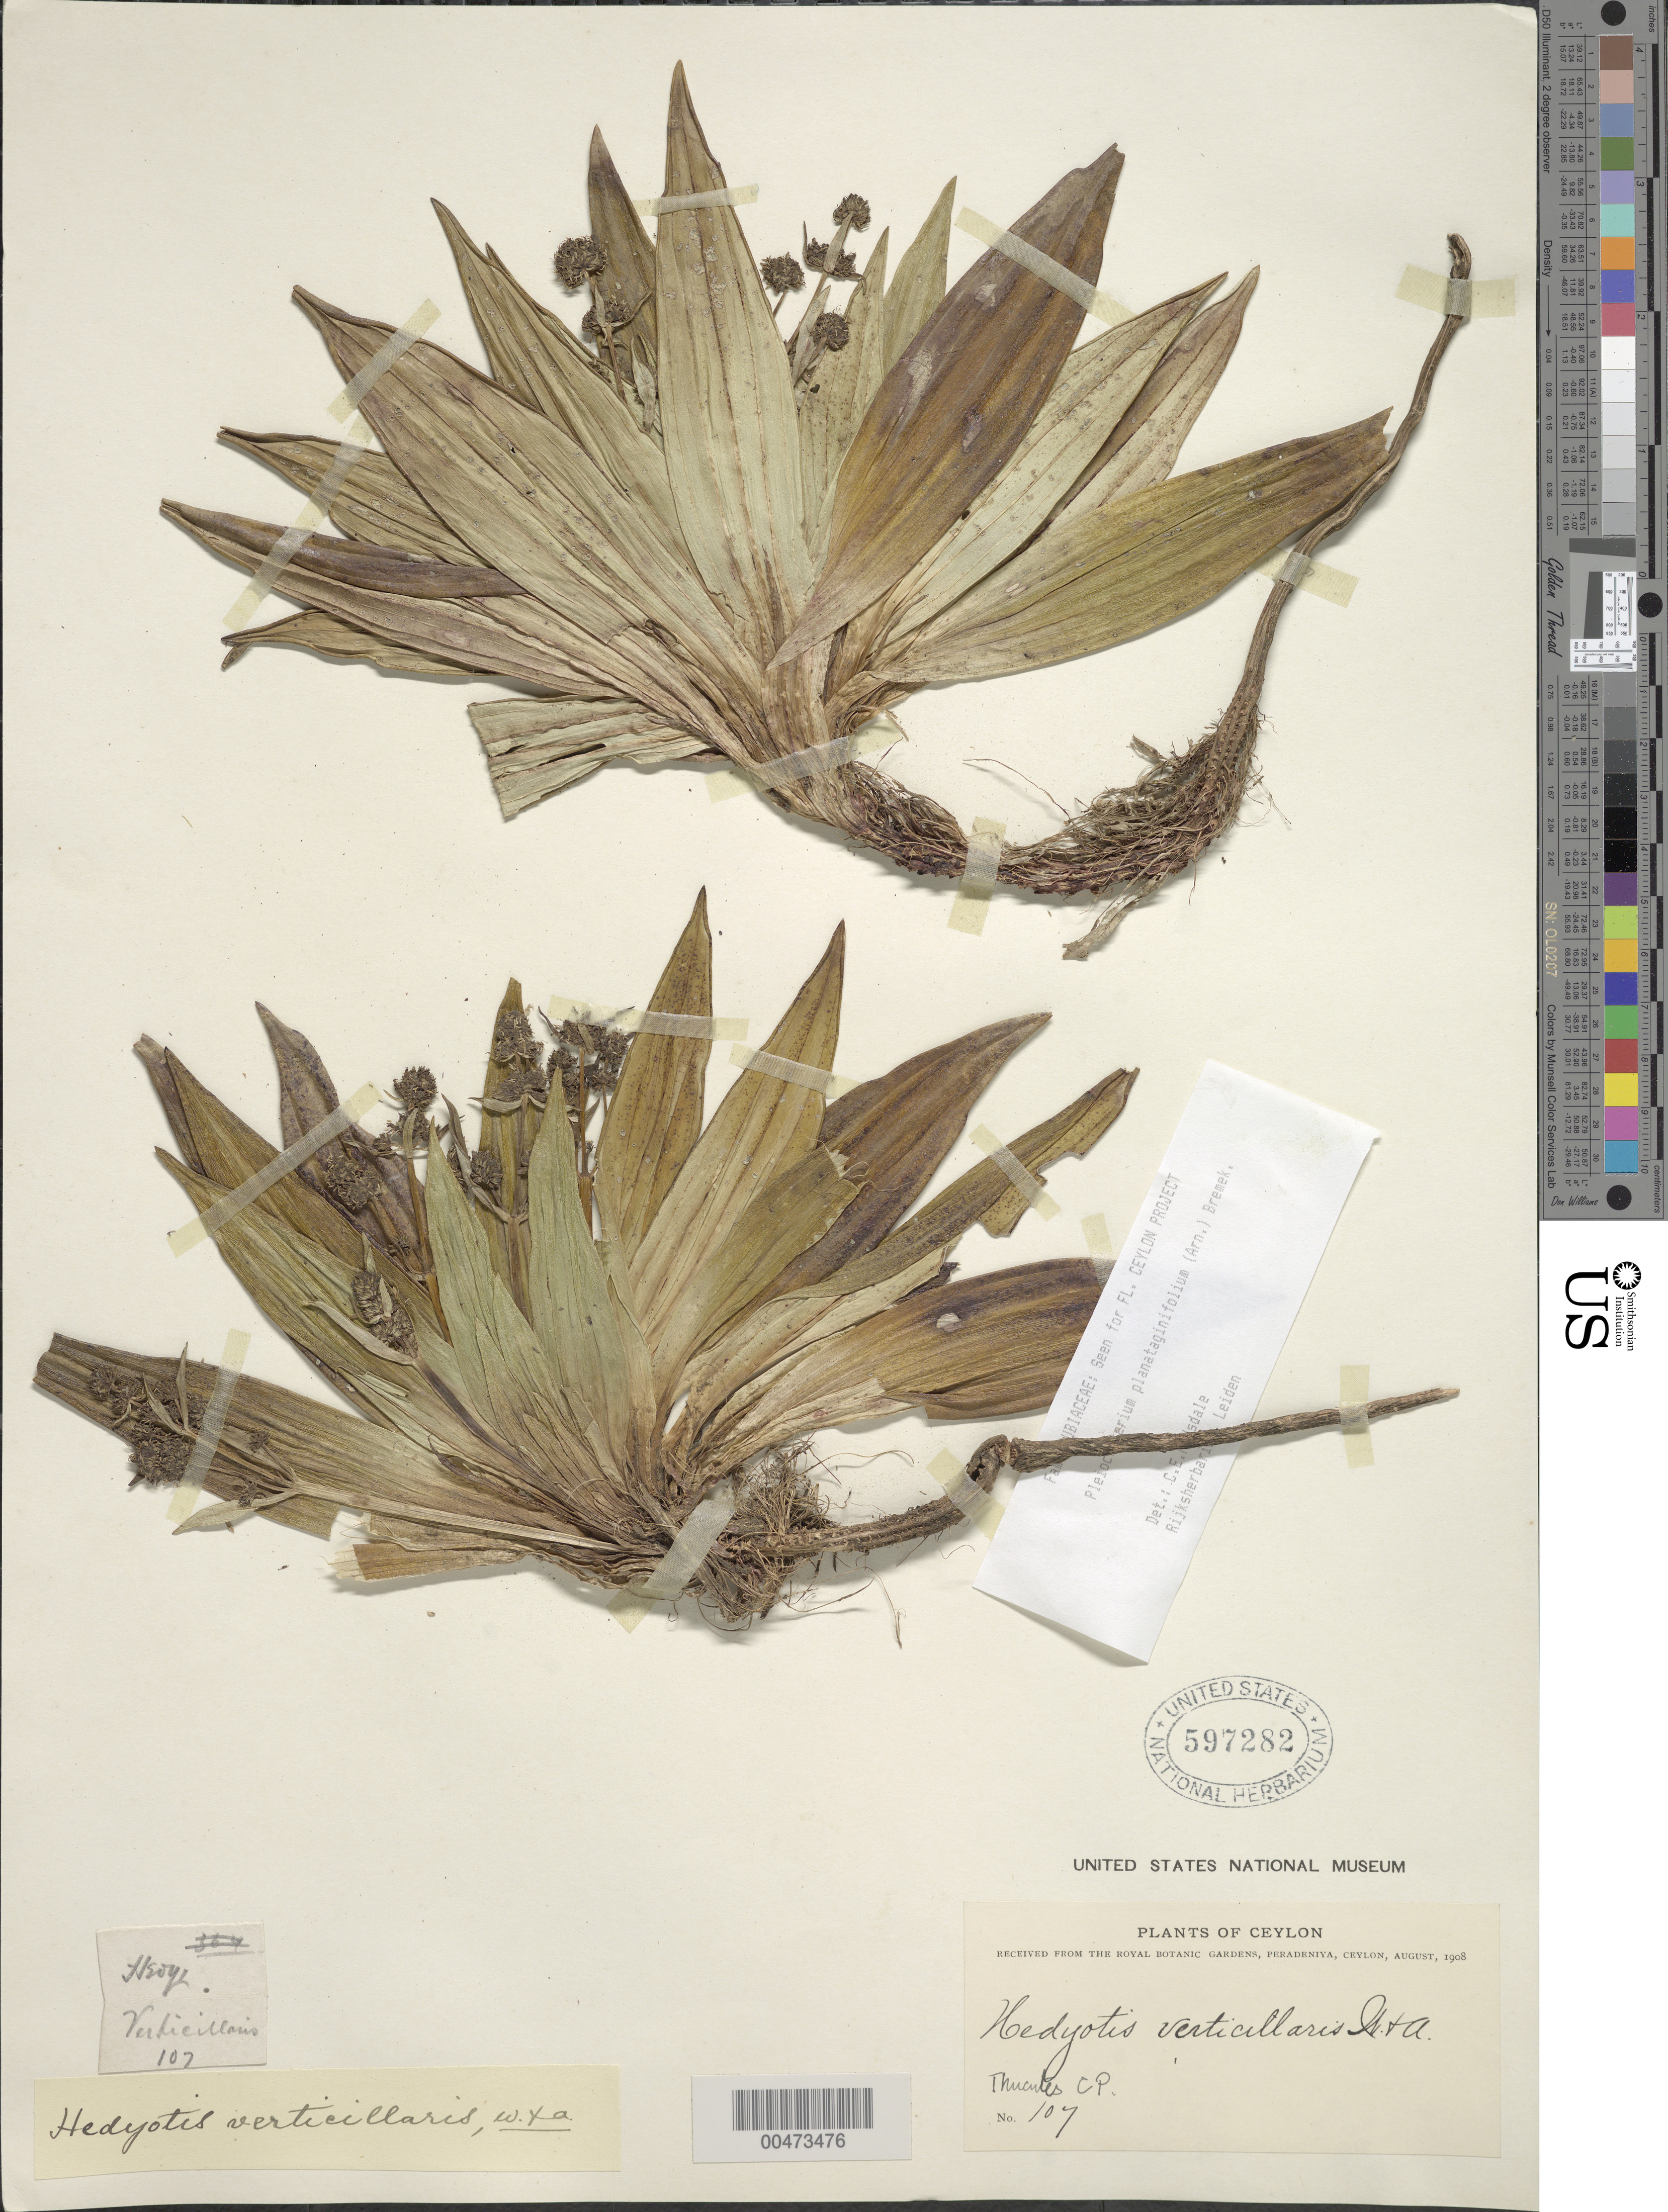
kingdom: Plantae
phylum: Tracheophyta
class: Magnoliopsida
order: Gentianales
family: Rubiaceae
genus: Pleiocraterium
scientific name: Pleiocraterium planataginifolium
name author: (Arn.) Bremek.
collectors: C. Royal Botanical Gardens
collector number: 107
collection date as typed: Aug 1908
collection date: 1908-08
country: Sri Lanka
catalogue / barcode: US 597282